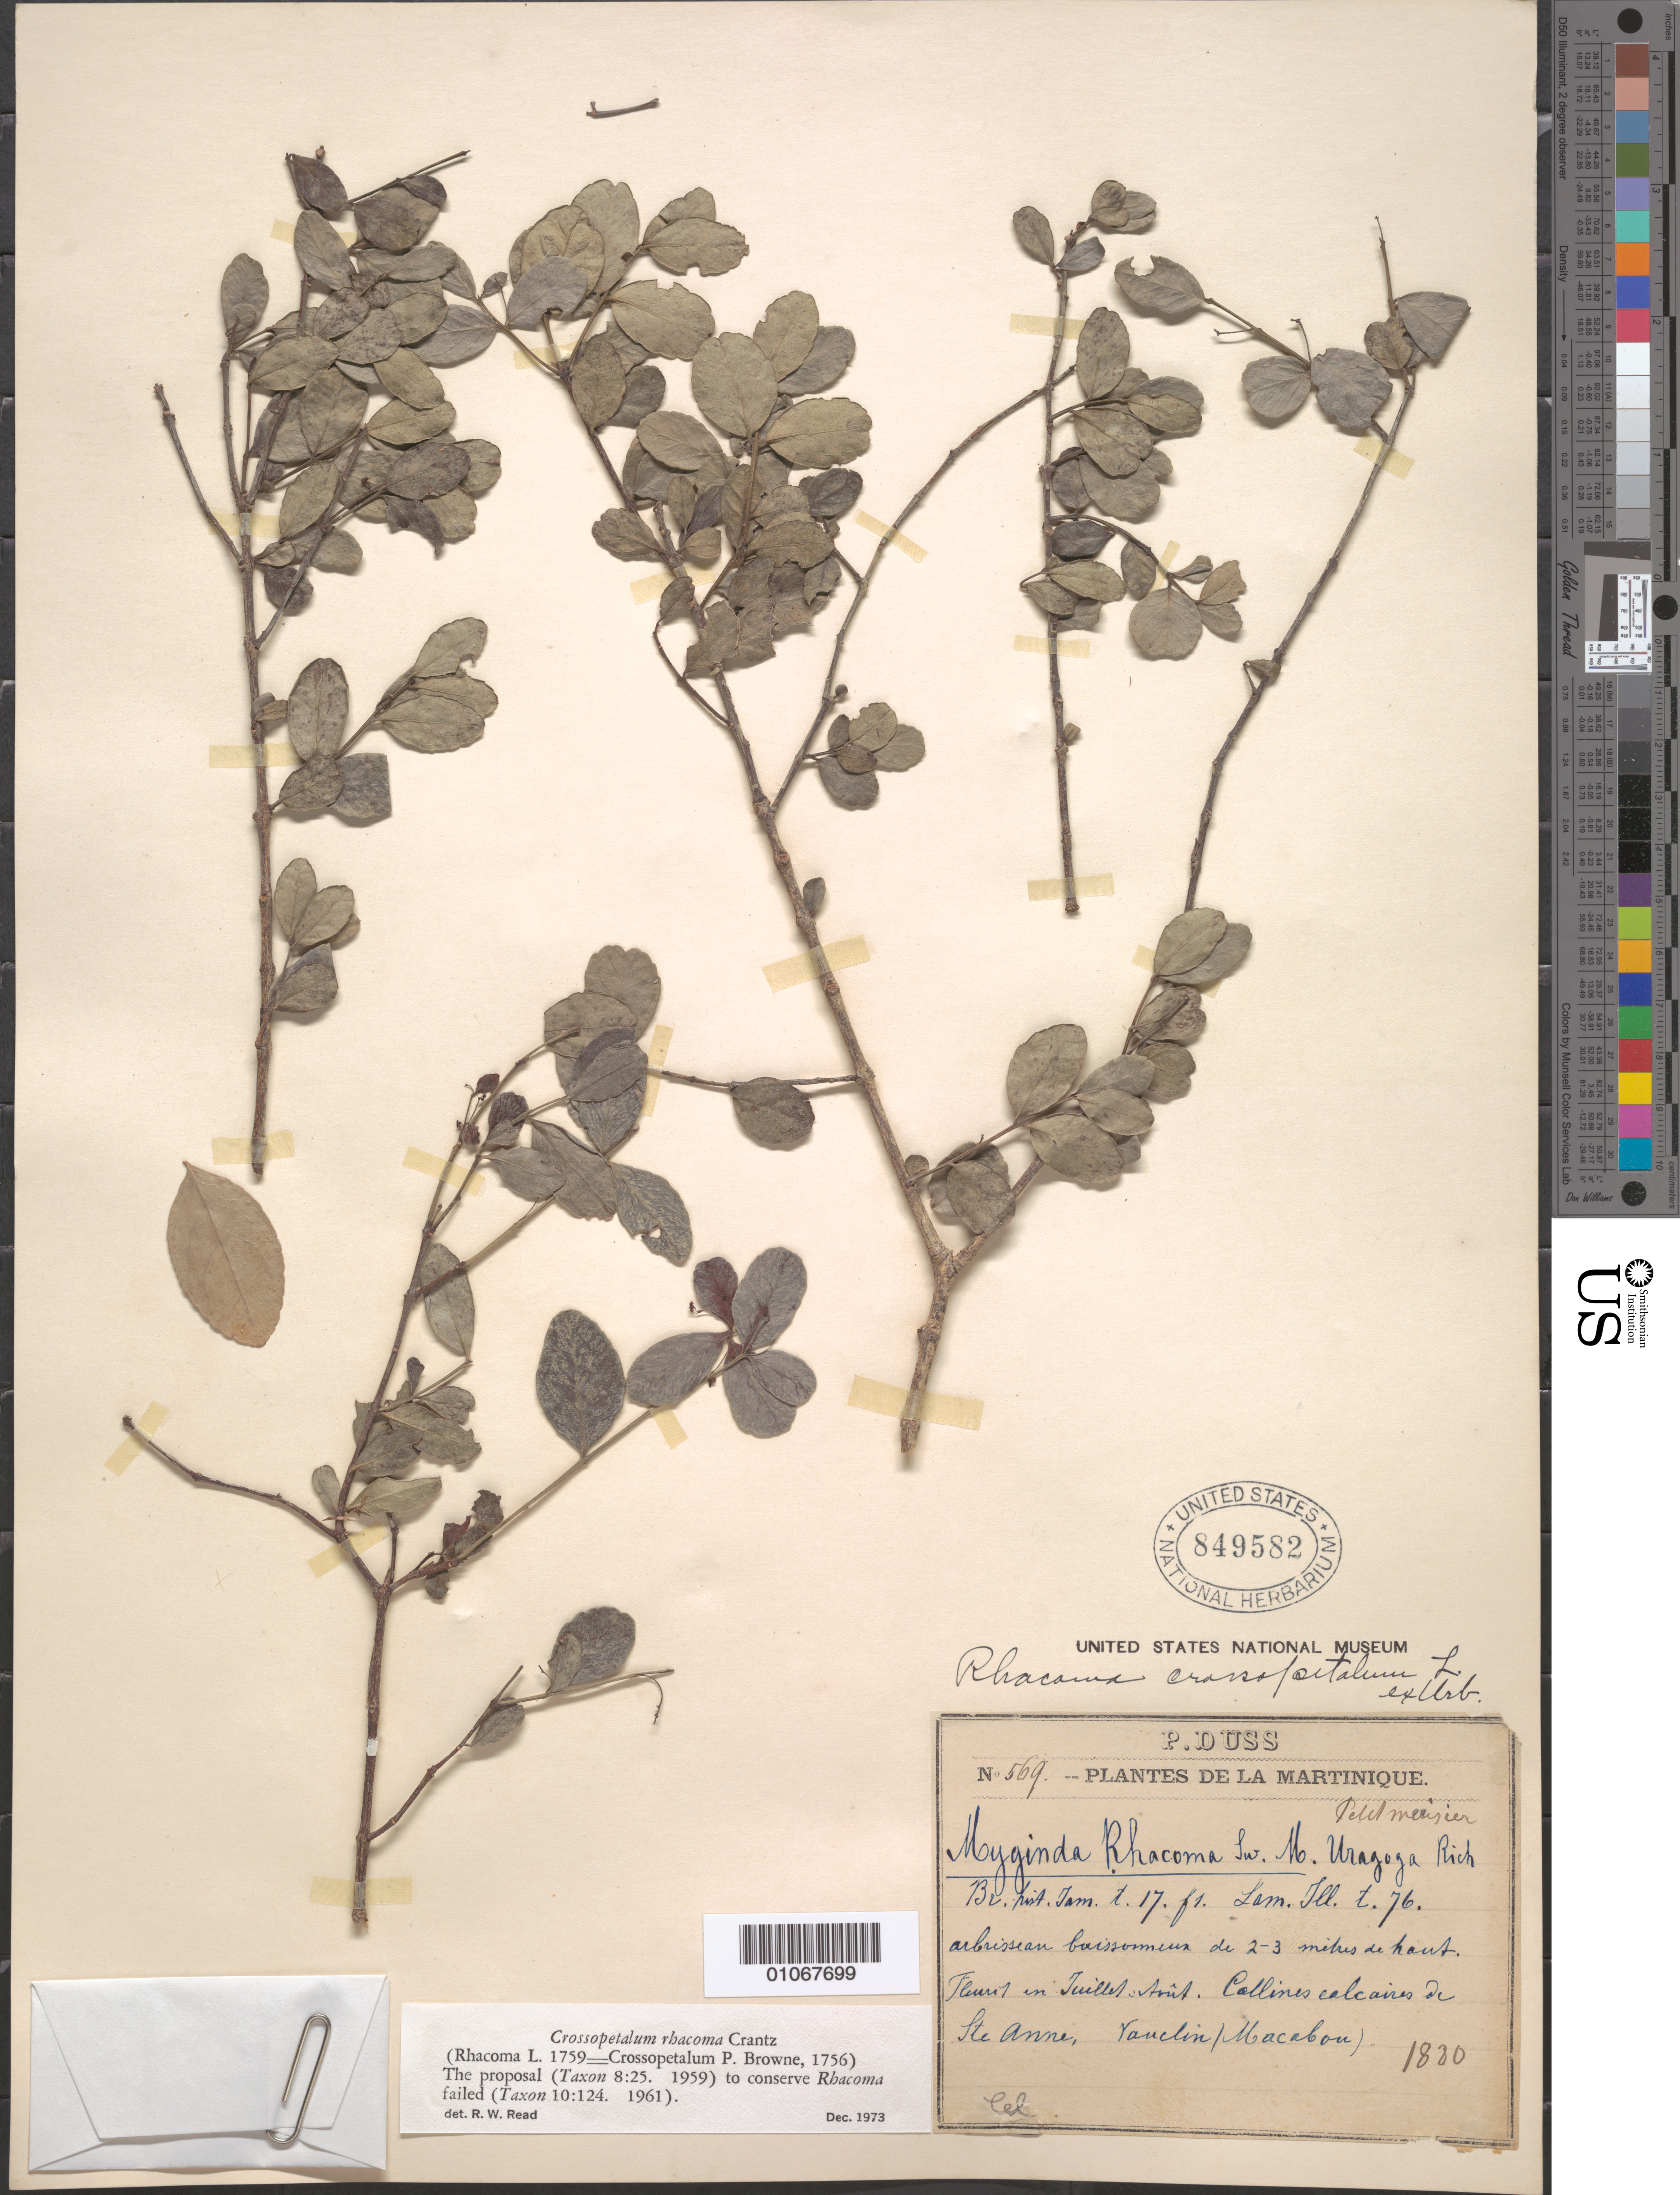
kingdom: Plantae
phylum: Tracheophyta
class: Magnoliopsida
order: Celastrales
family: Celastraceae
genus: Crossopetalum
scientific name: Crossopetalum rhacoma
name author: Crantz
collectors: Père Duss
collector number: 569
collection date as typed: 01 Jan 1880 to 31 Dec 1880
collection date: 1880-01-01/1880-12-31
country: Martinique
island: Martinique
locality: St. Anne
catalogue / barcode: US 849582